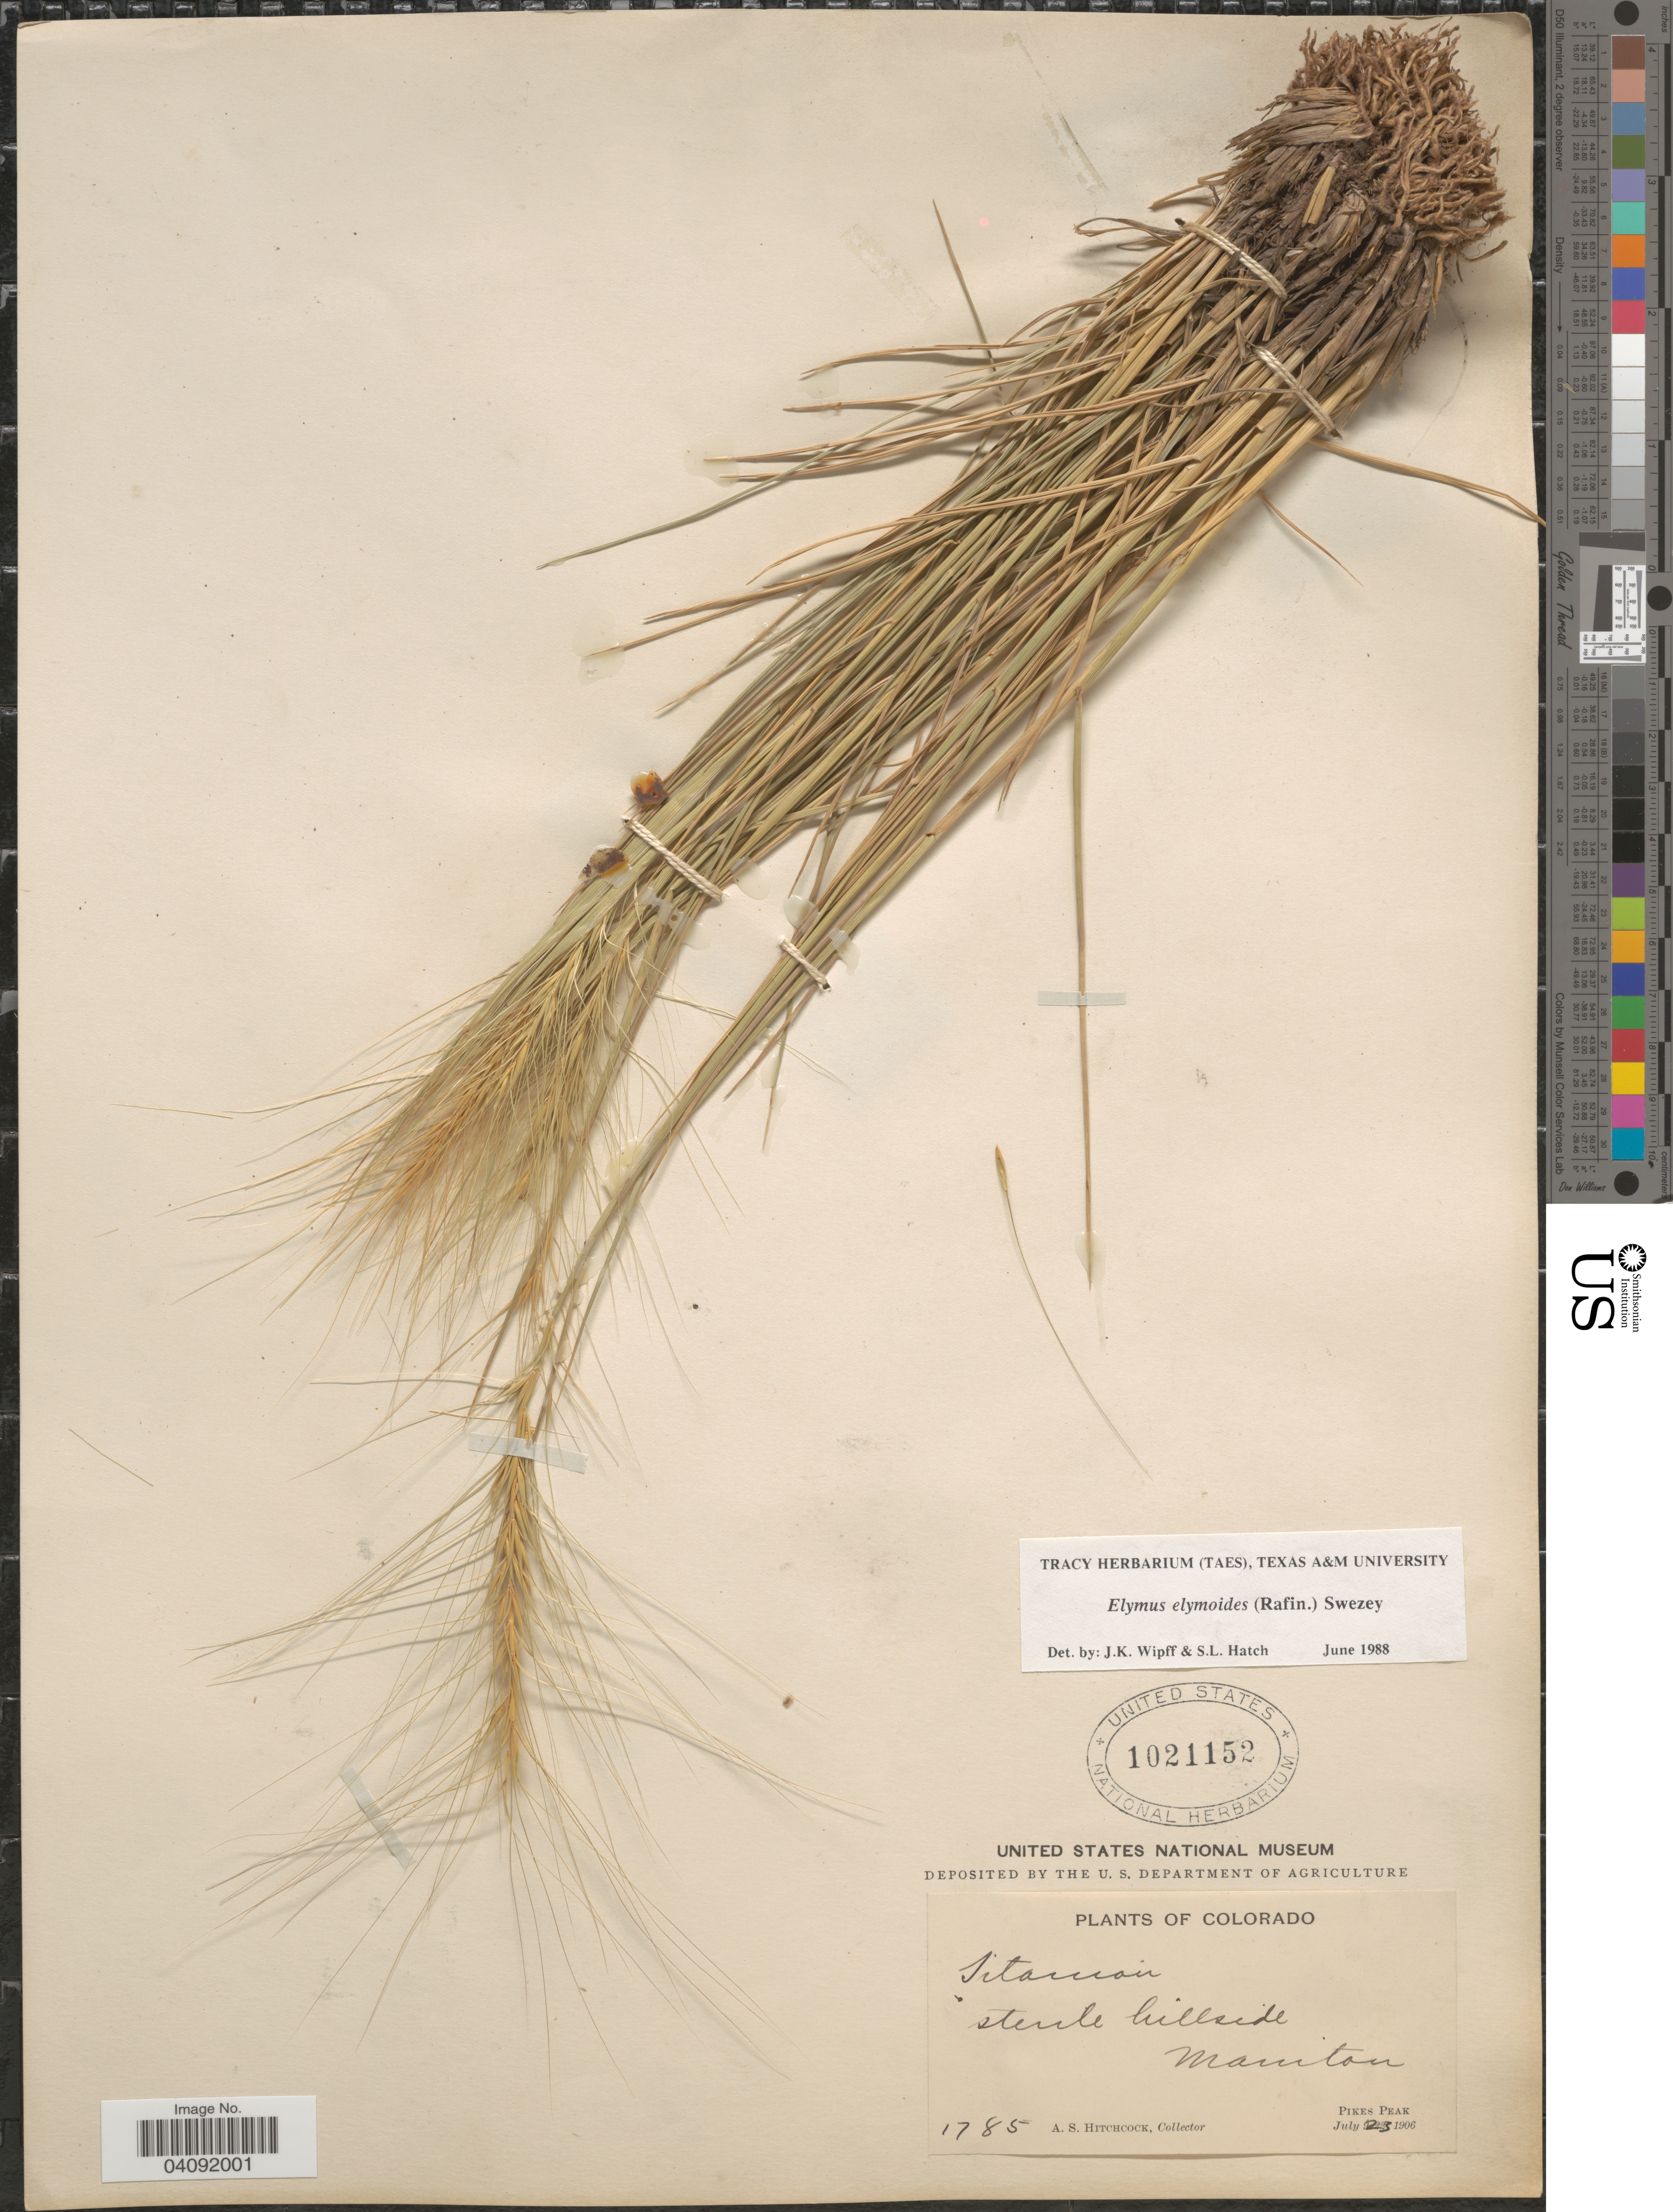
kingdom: Plantae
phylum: Tracheophyta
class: Liliopsida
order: Poales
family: Poaceae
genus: Elymus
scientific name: Elymus elymoides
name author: (Raf.) Swezey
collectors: A. S. Hitchcock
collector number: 1785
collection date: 1906-07-23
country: United States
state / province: Colorado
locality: Sterile hillside Manitou. Pikes Peak.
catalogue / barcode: US 1021152